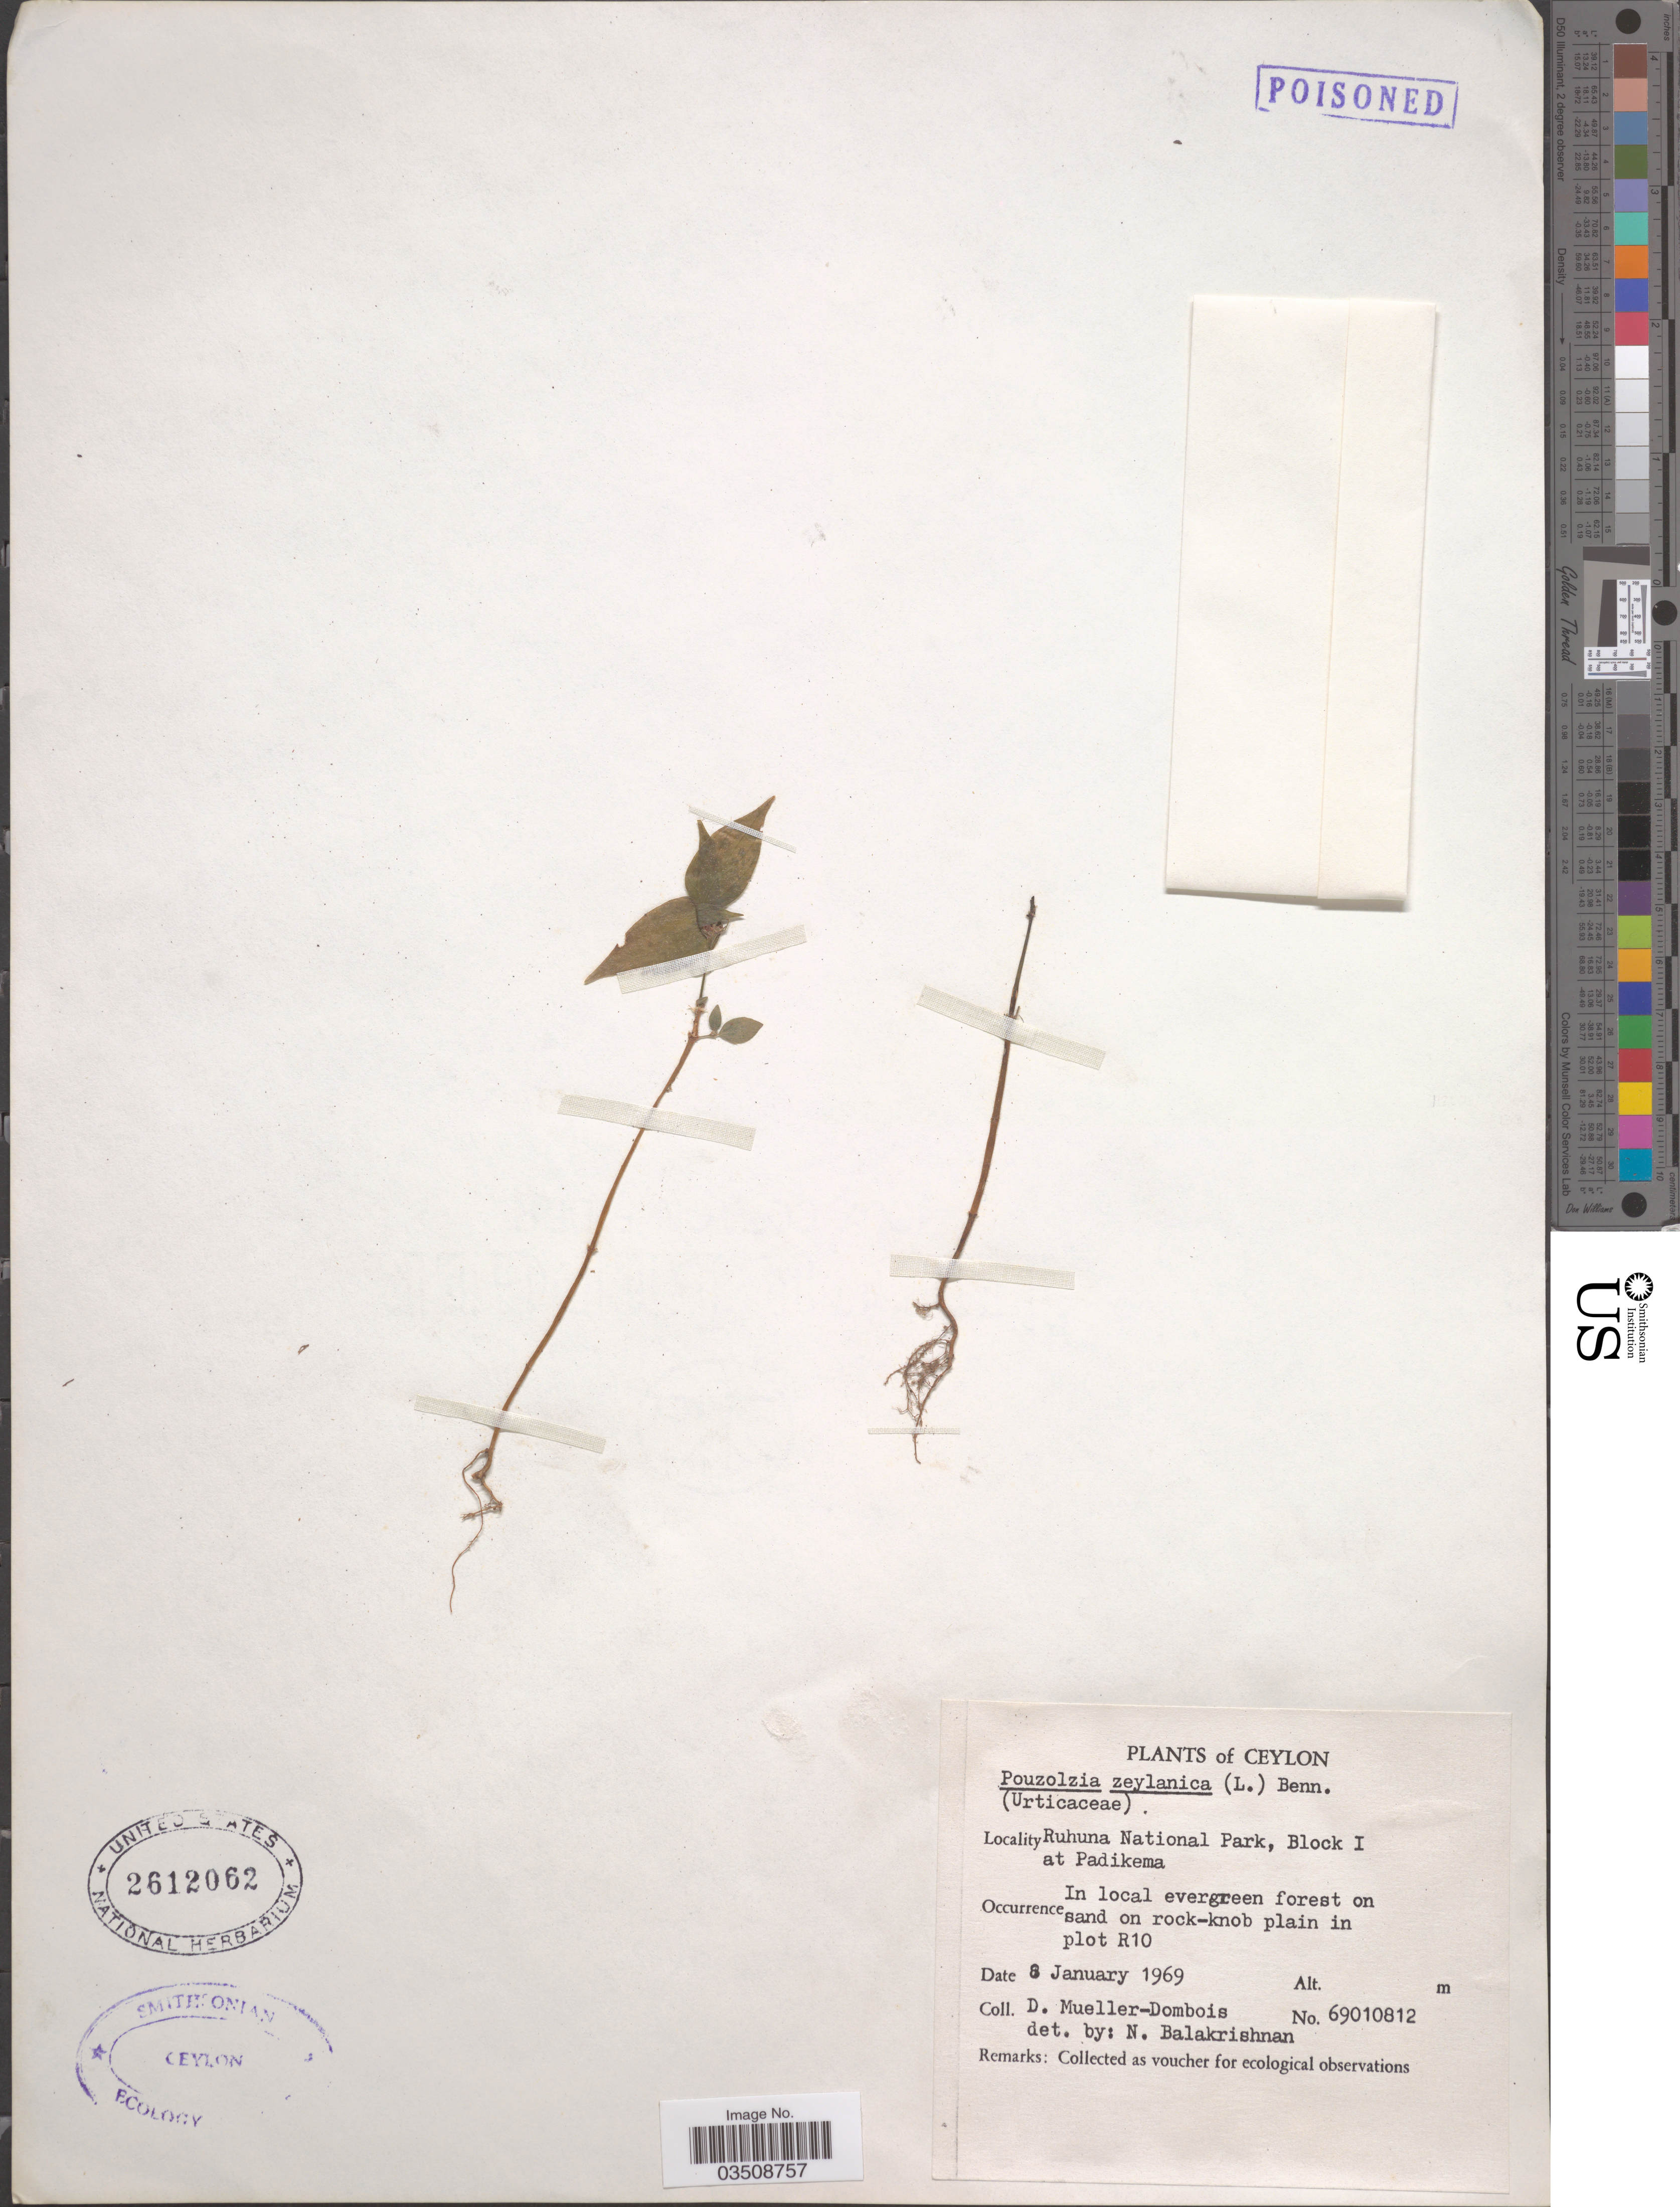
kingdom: Plantae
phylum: Tracheophyta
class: Magnoliopsida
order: Rosales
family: Urticaceae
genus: Pouzolzia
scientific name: Pouzolzia zeylanica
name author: (L.) Benn.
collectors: D. Mueller-Dombois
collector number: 69010812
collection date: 1969-01-08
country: Sri Lanka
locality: Ceylon. Ruhuna National Park, Block I at Padikema. In plot R10.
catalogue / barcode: US 2612062